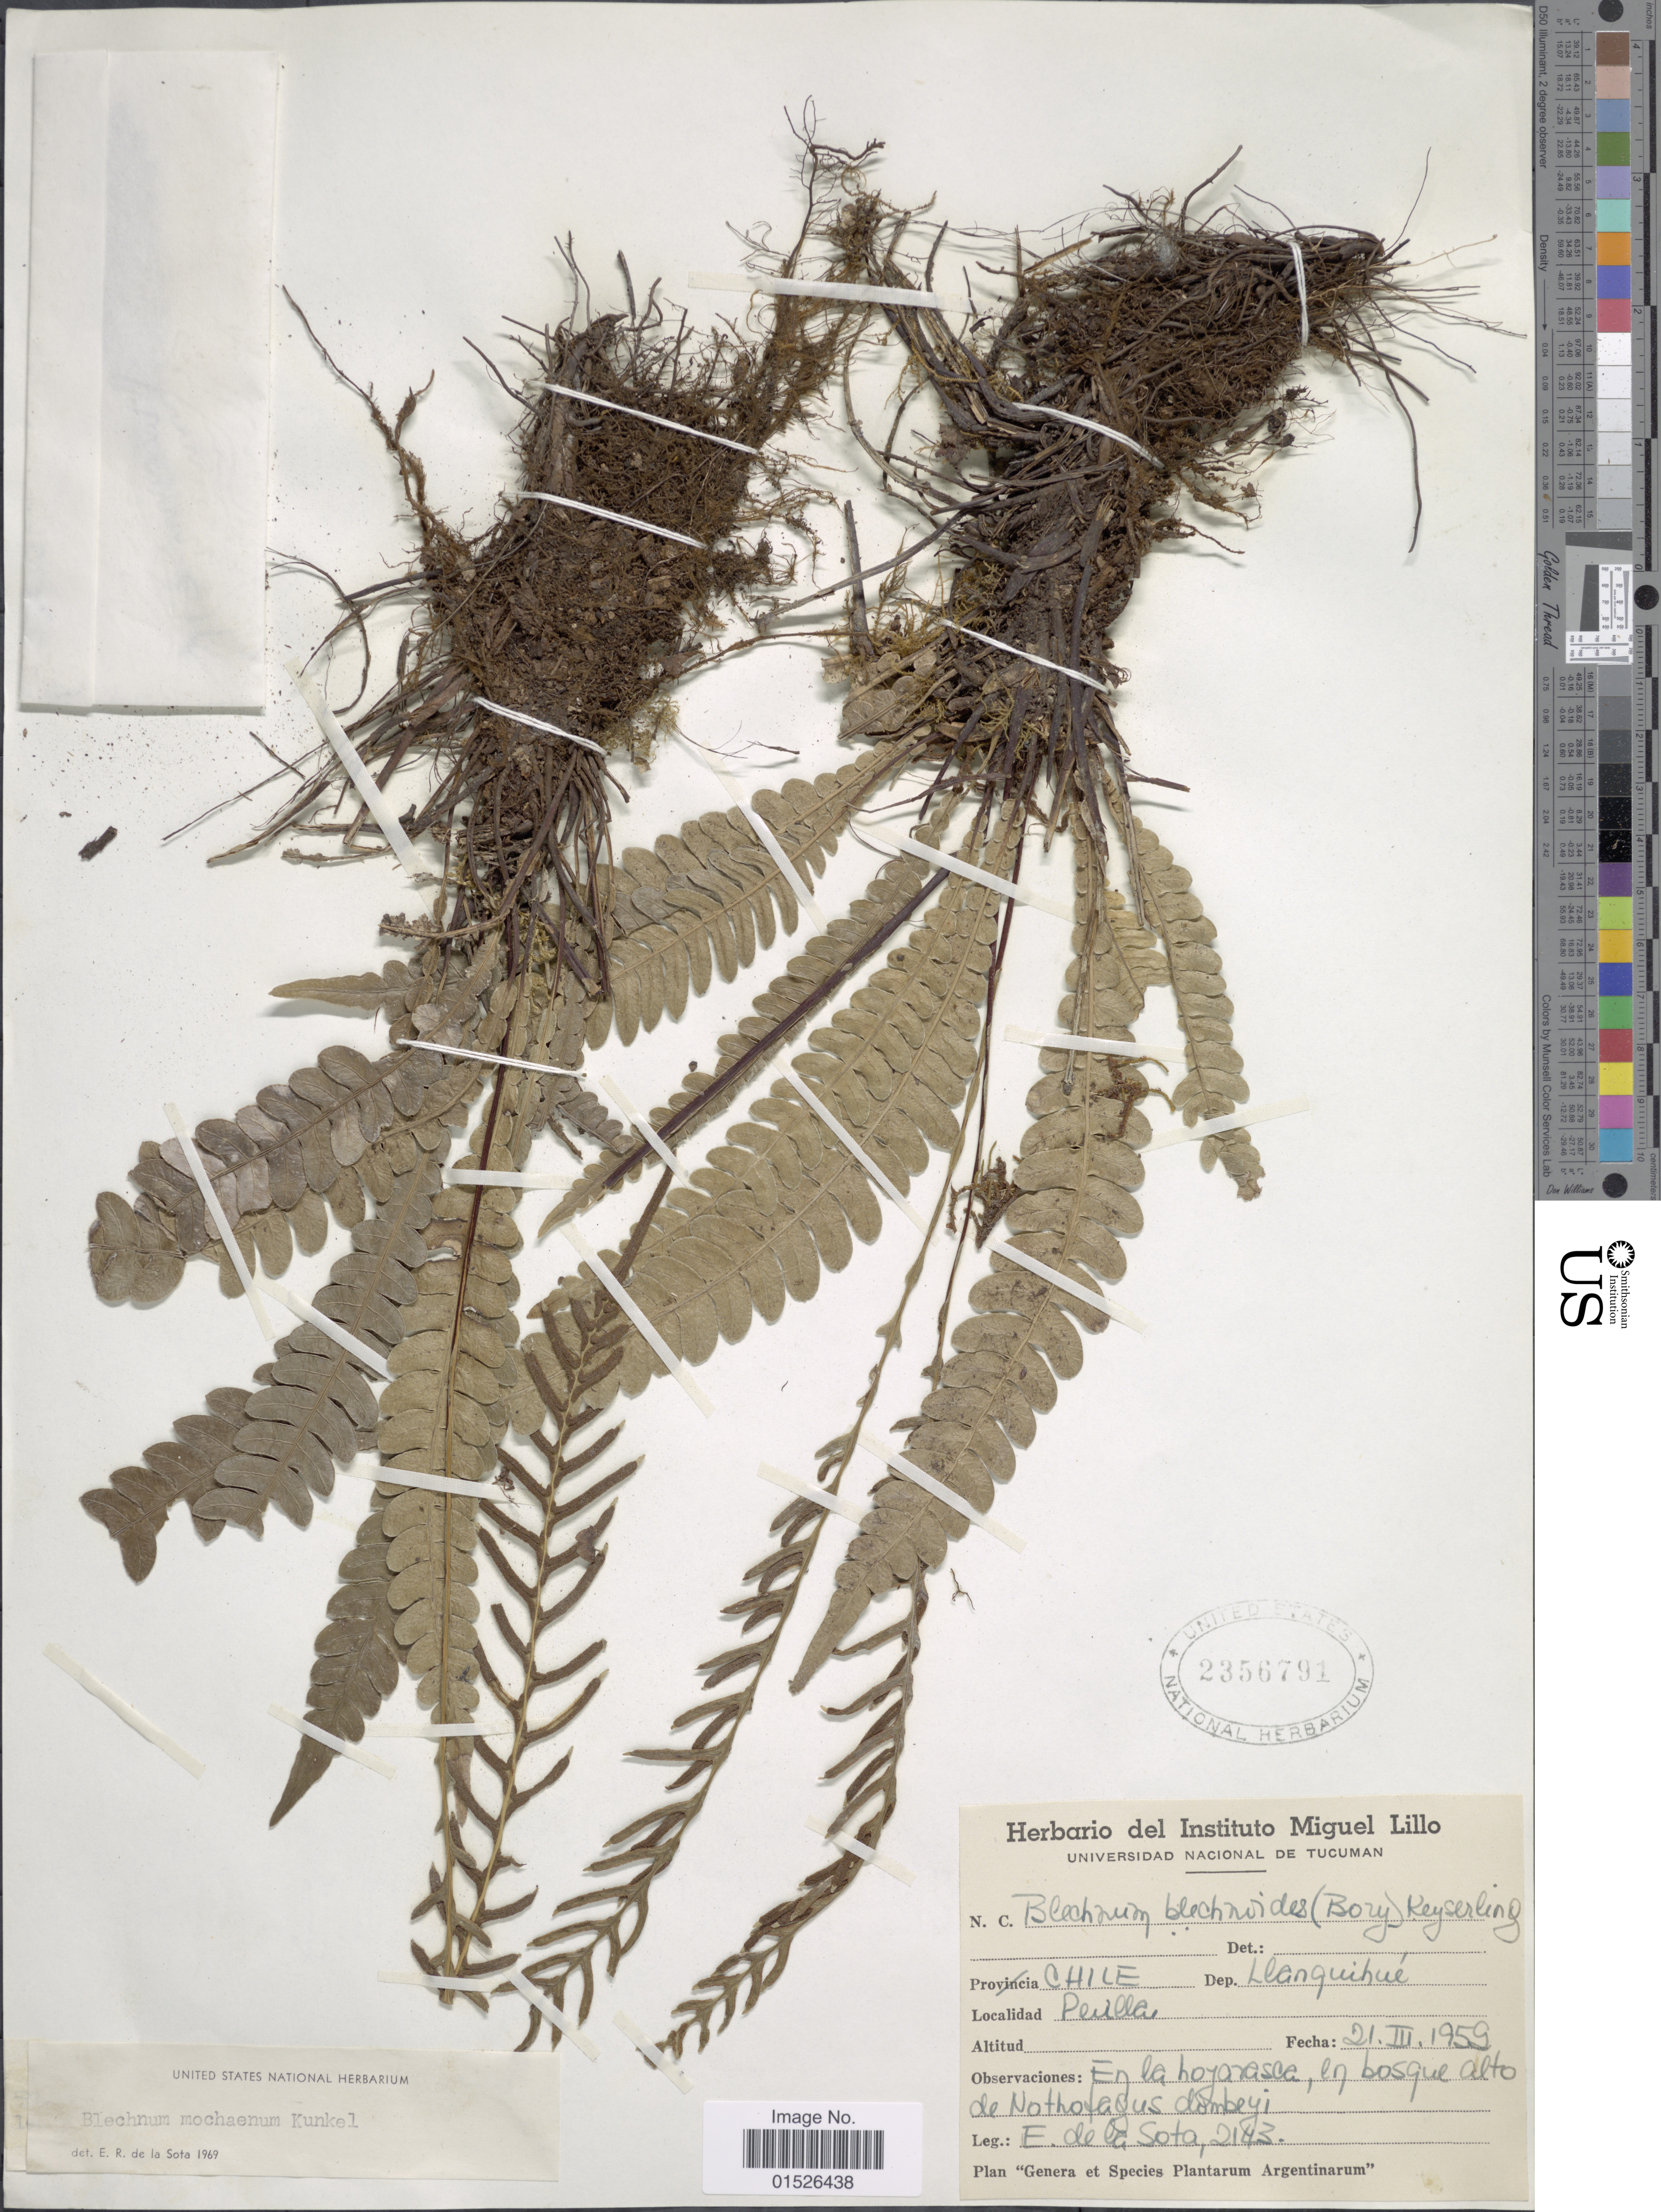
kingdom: Plantae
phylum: Tracheophyta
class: Polypodiopsida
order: Polypodiales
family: Blechnaceae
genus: Blechnum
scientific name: Blechnum mochaenum var. mochaenum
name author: G. Kunkel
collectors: E. R. de la Sota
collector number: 2143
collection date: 1959-03-21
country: Chile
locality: Chile. Dep. Llanquihue, Peulla.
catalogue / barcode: US 2356791